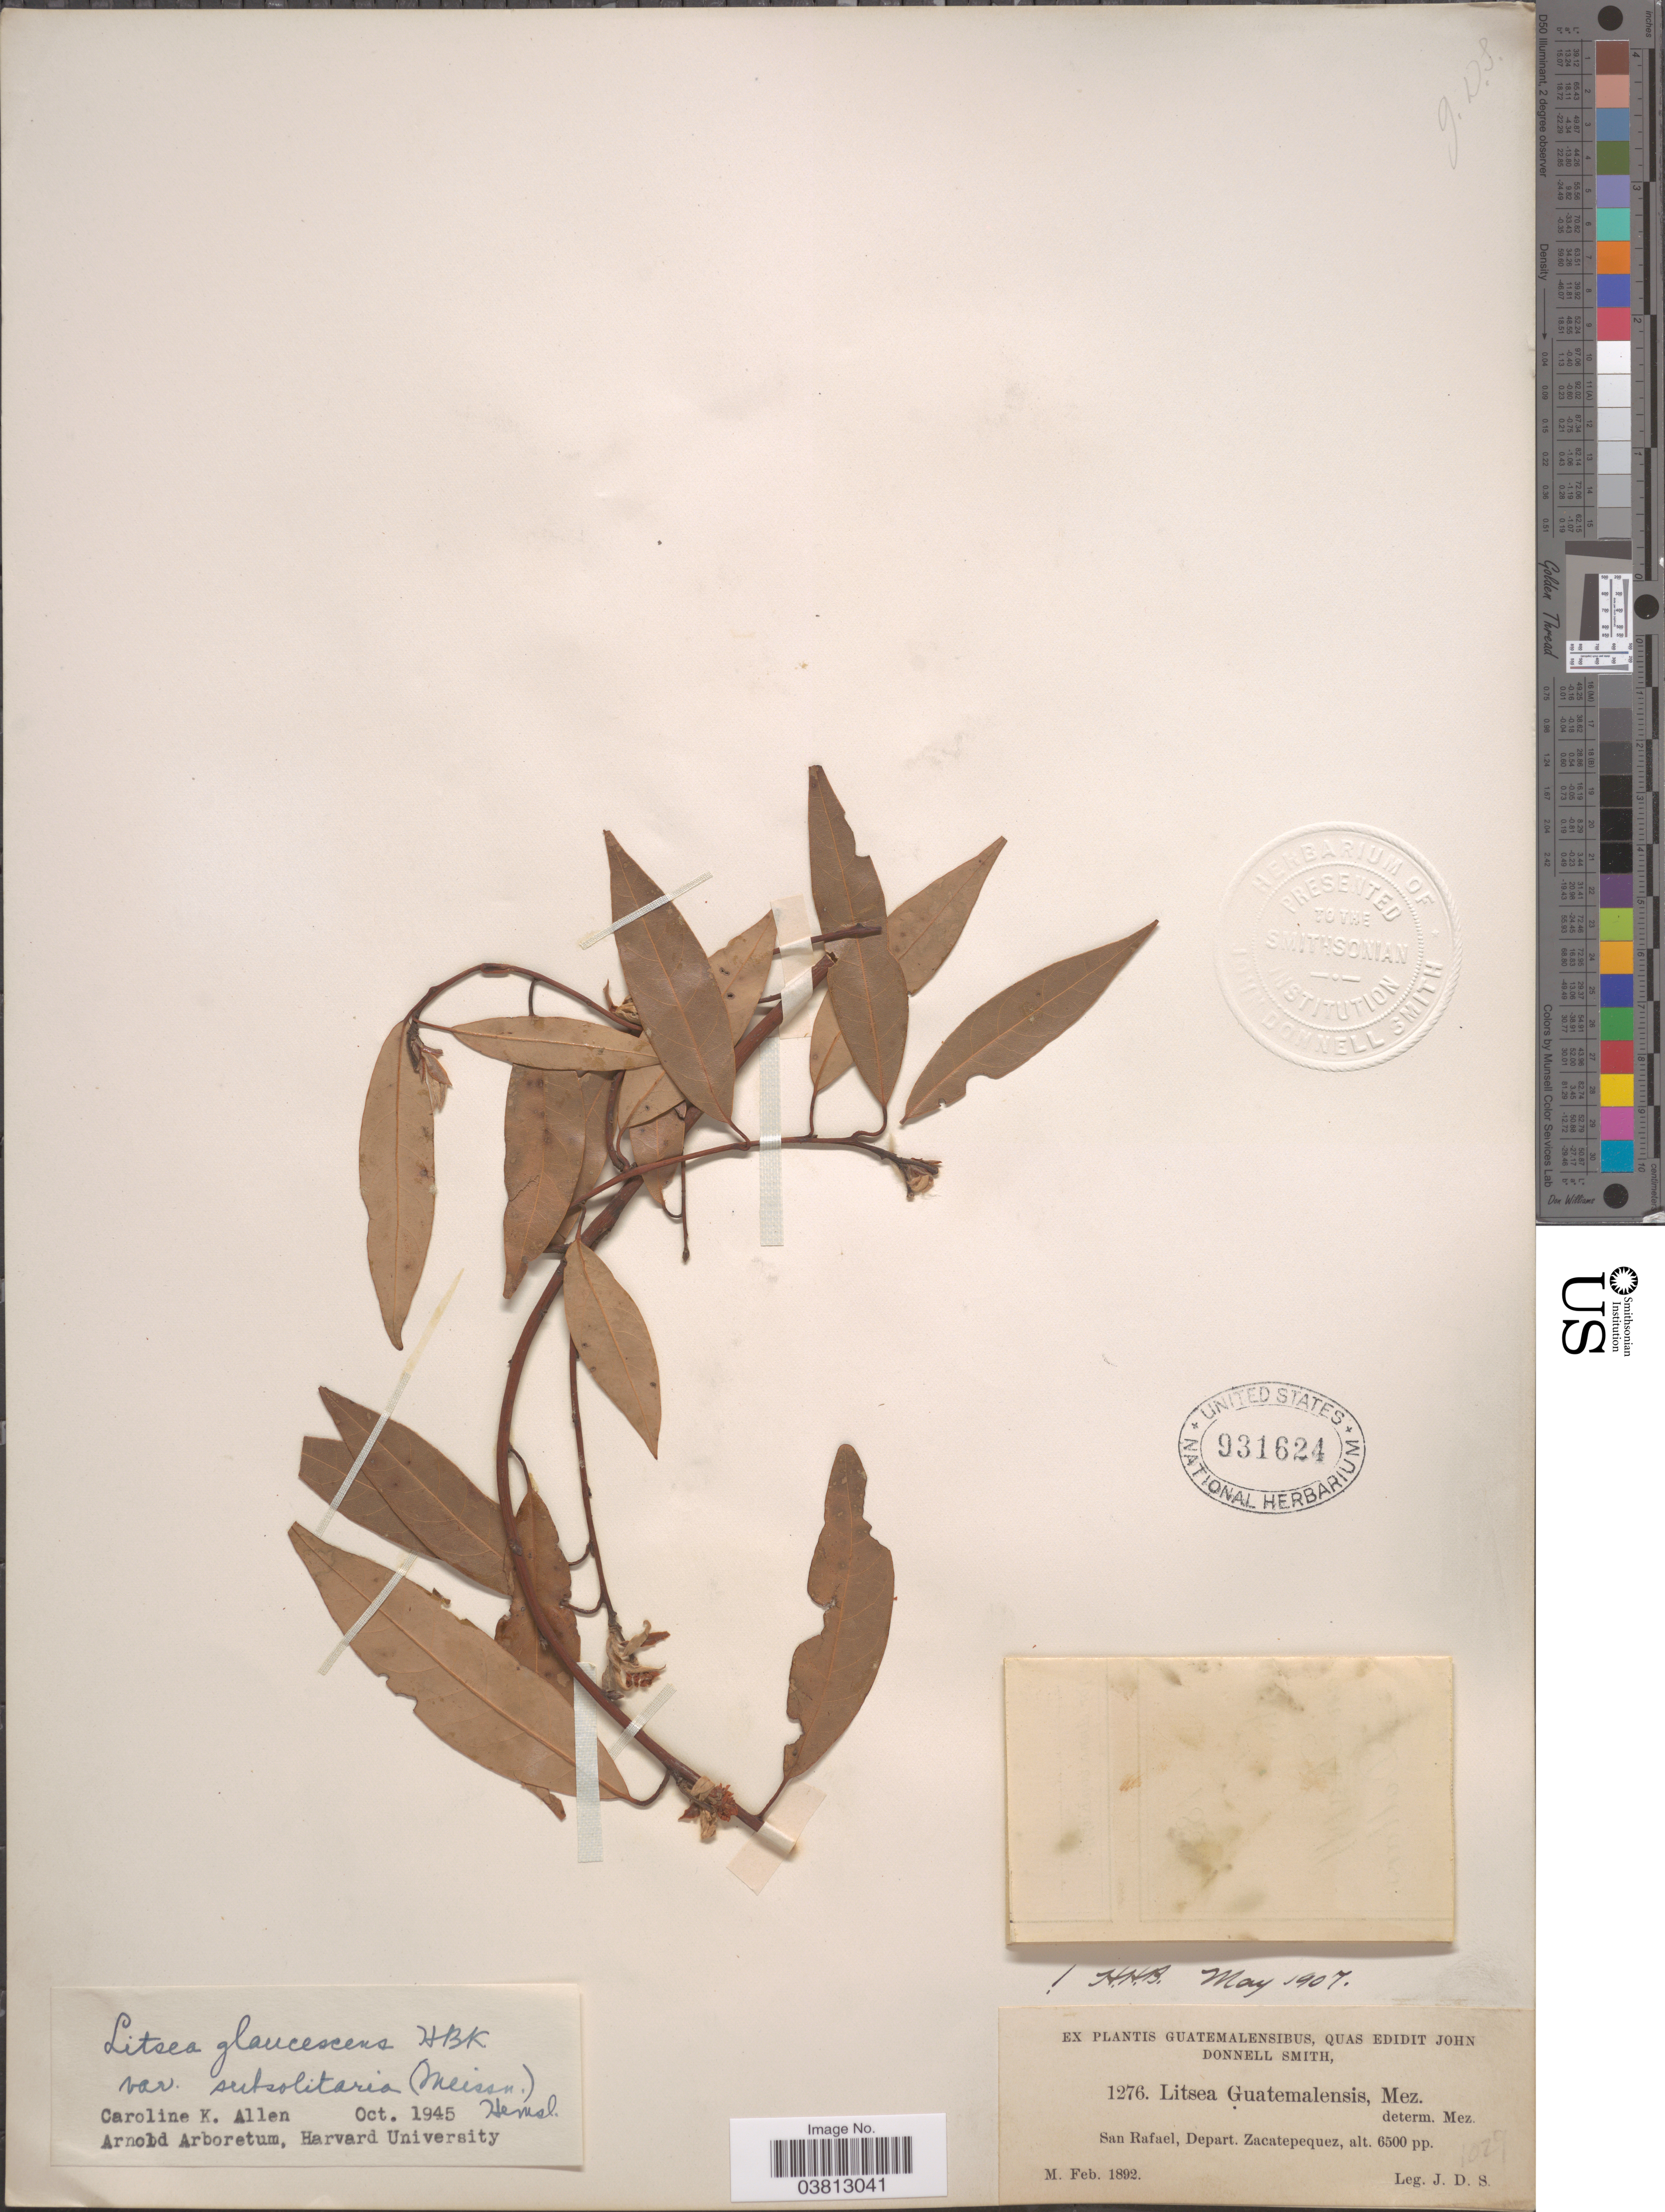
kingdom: Plantae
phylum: Tracheophyta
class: Magnoliopsida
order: Laurales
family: Lauraceae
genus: Litsea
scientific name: Litsea glaucescens var. subsolitaria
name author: Kunth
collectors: J. Donnell Smith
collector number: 1276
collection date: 1892-02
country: Guatemala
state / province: Sacatepequez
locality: San Rafael, Depart. Zacatepequez.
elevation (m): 1981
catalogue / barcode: US 931624